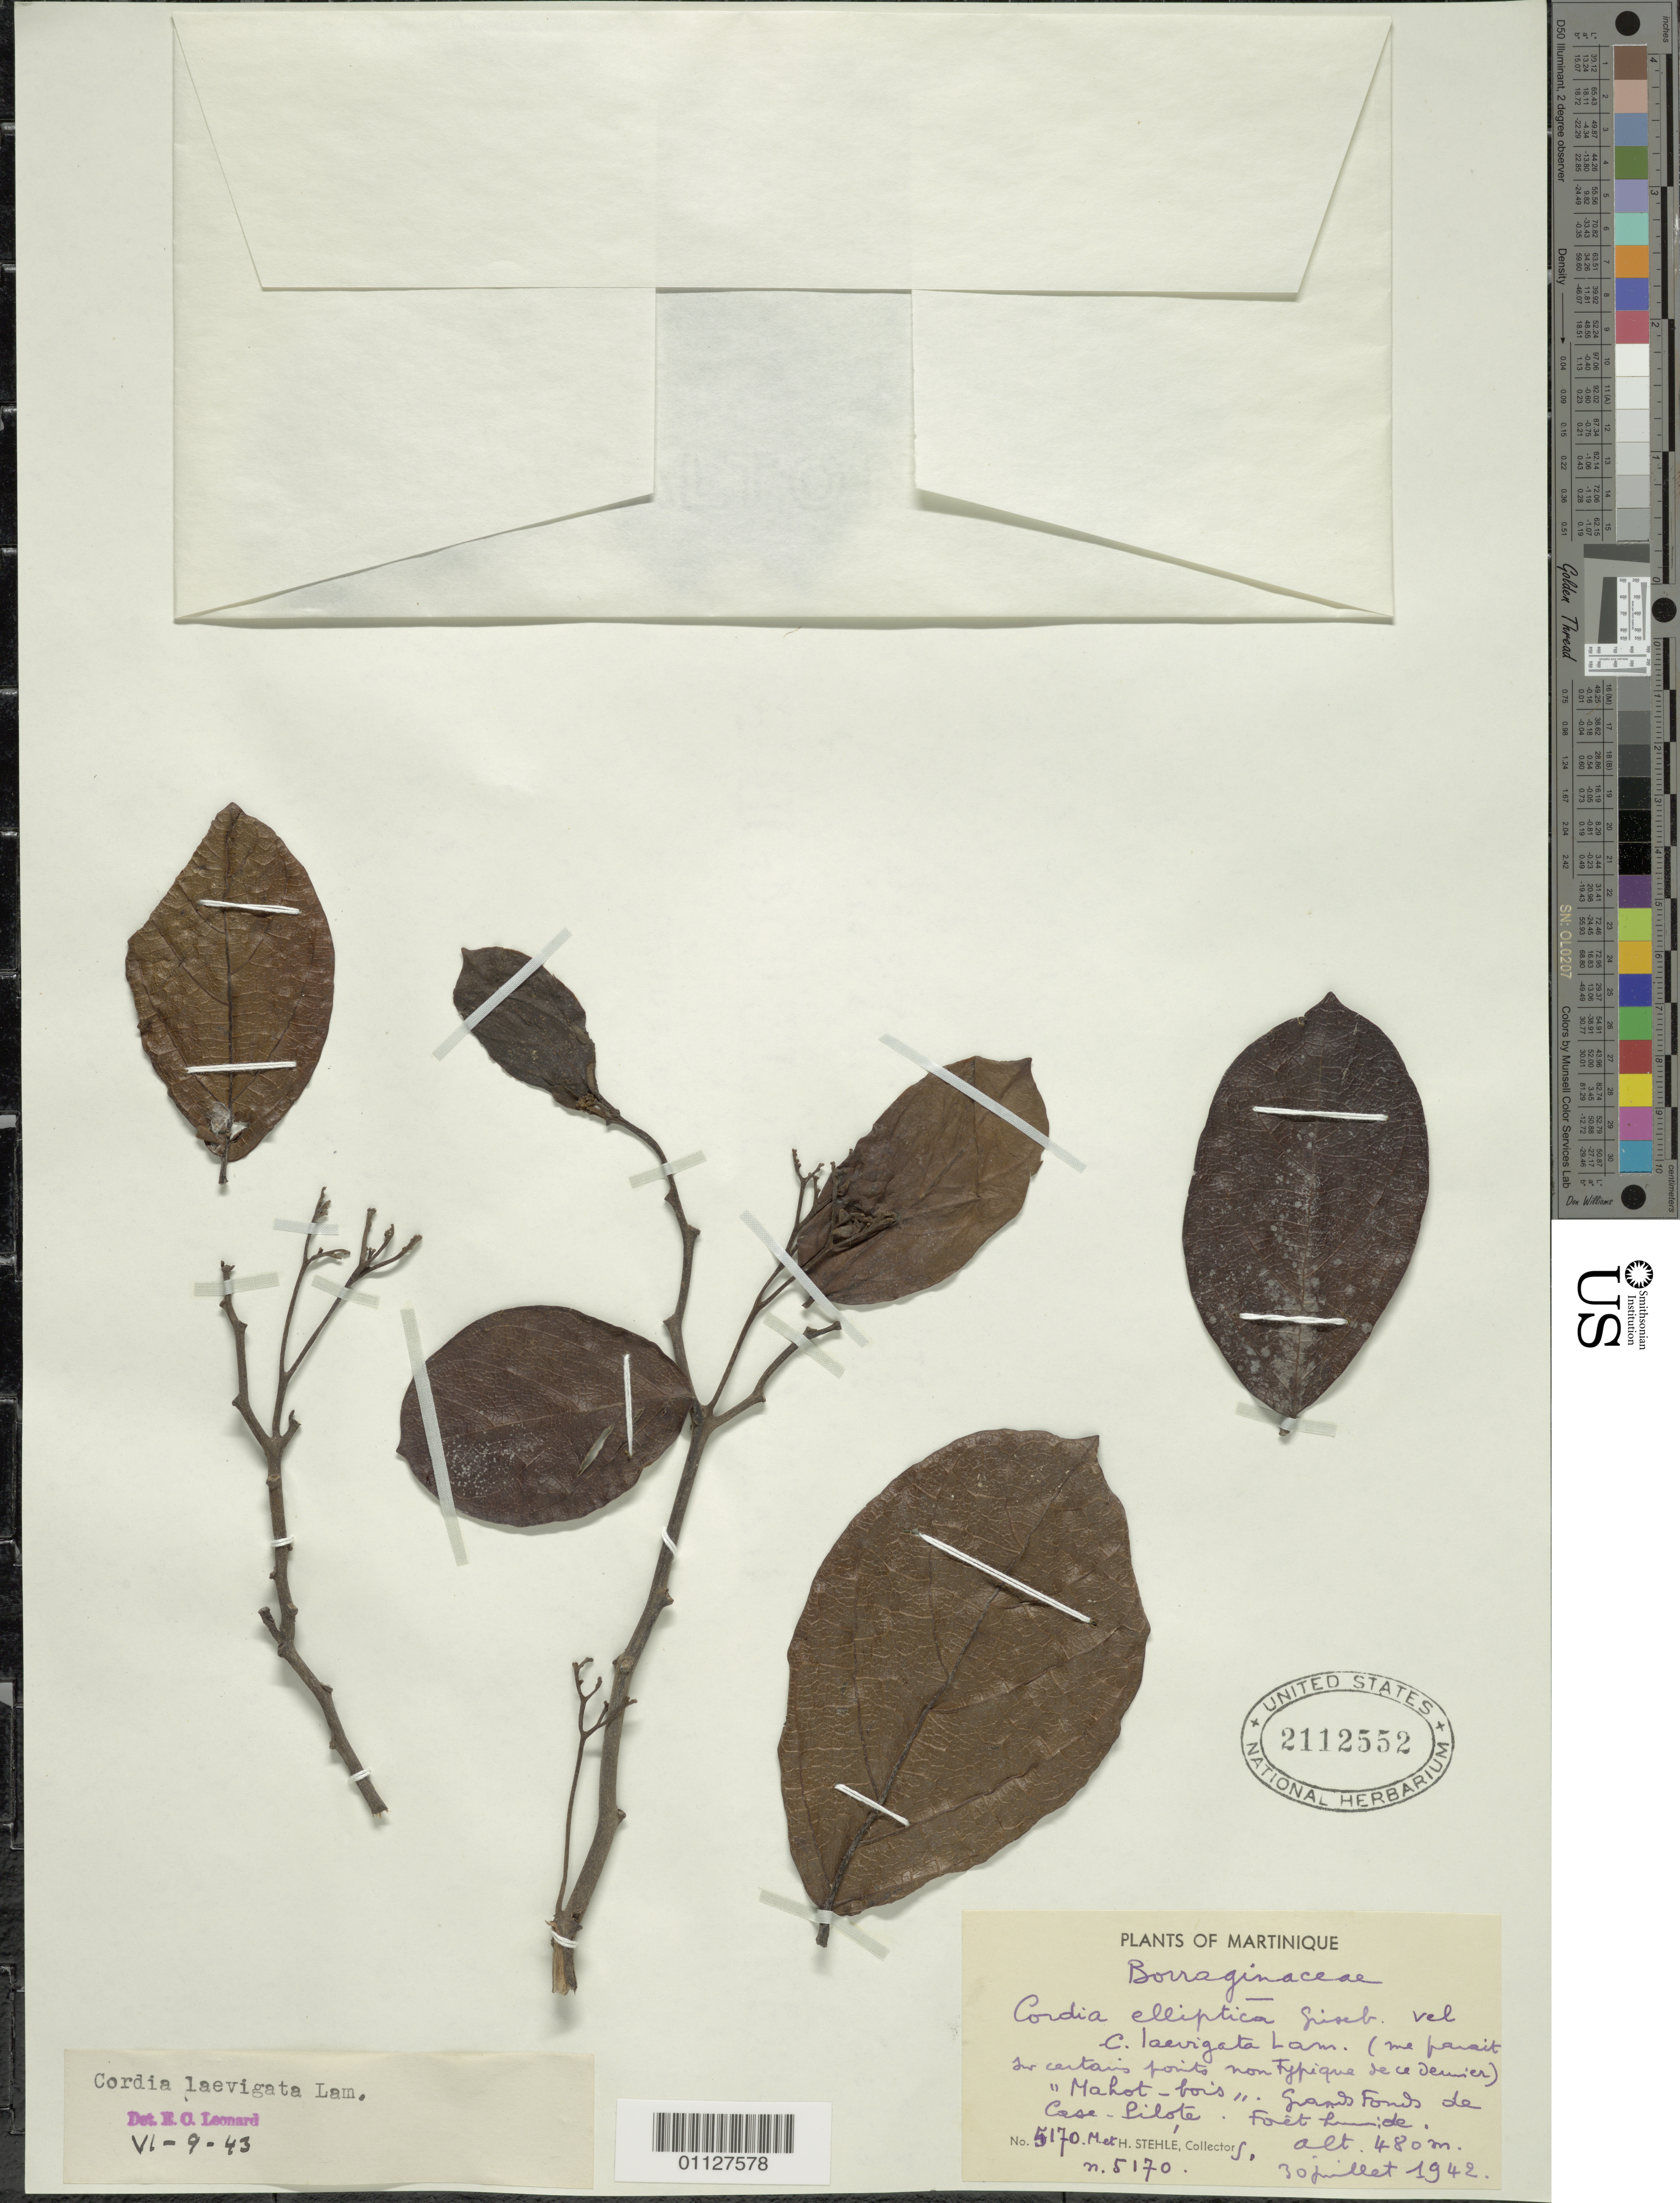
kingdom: Plantae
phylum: Tracheophyta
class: Magnoliopsida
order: Boraginales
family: Cordiaceae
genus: Cordia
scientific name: Cordia elliptica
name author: Sw.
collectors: H. Stehlé & M. Stehlé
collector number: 5170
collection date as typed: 30 Jul 1942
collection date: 1942-07-30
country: Martinique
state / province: Saint-Pierre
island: Martinique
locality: Grands Fonds de Case-Pilote. Foret humide.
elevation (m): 480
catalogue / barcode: US 2112552